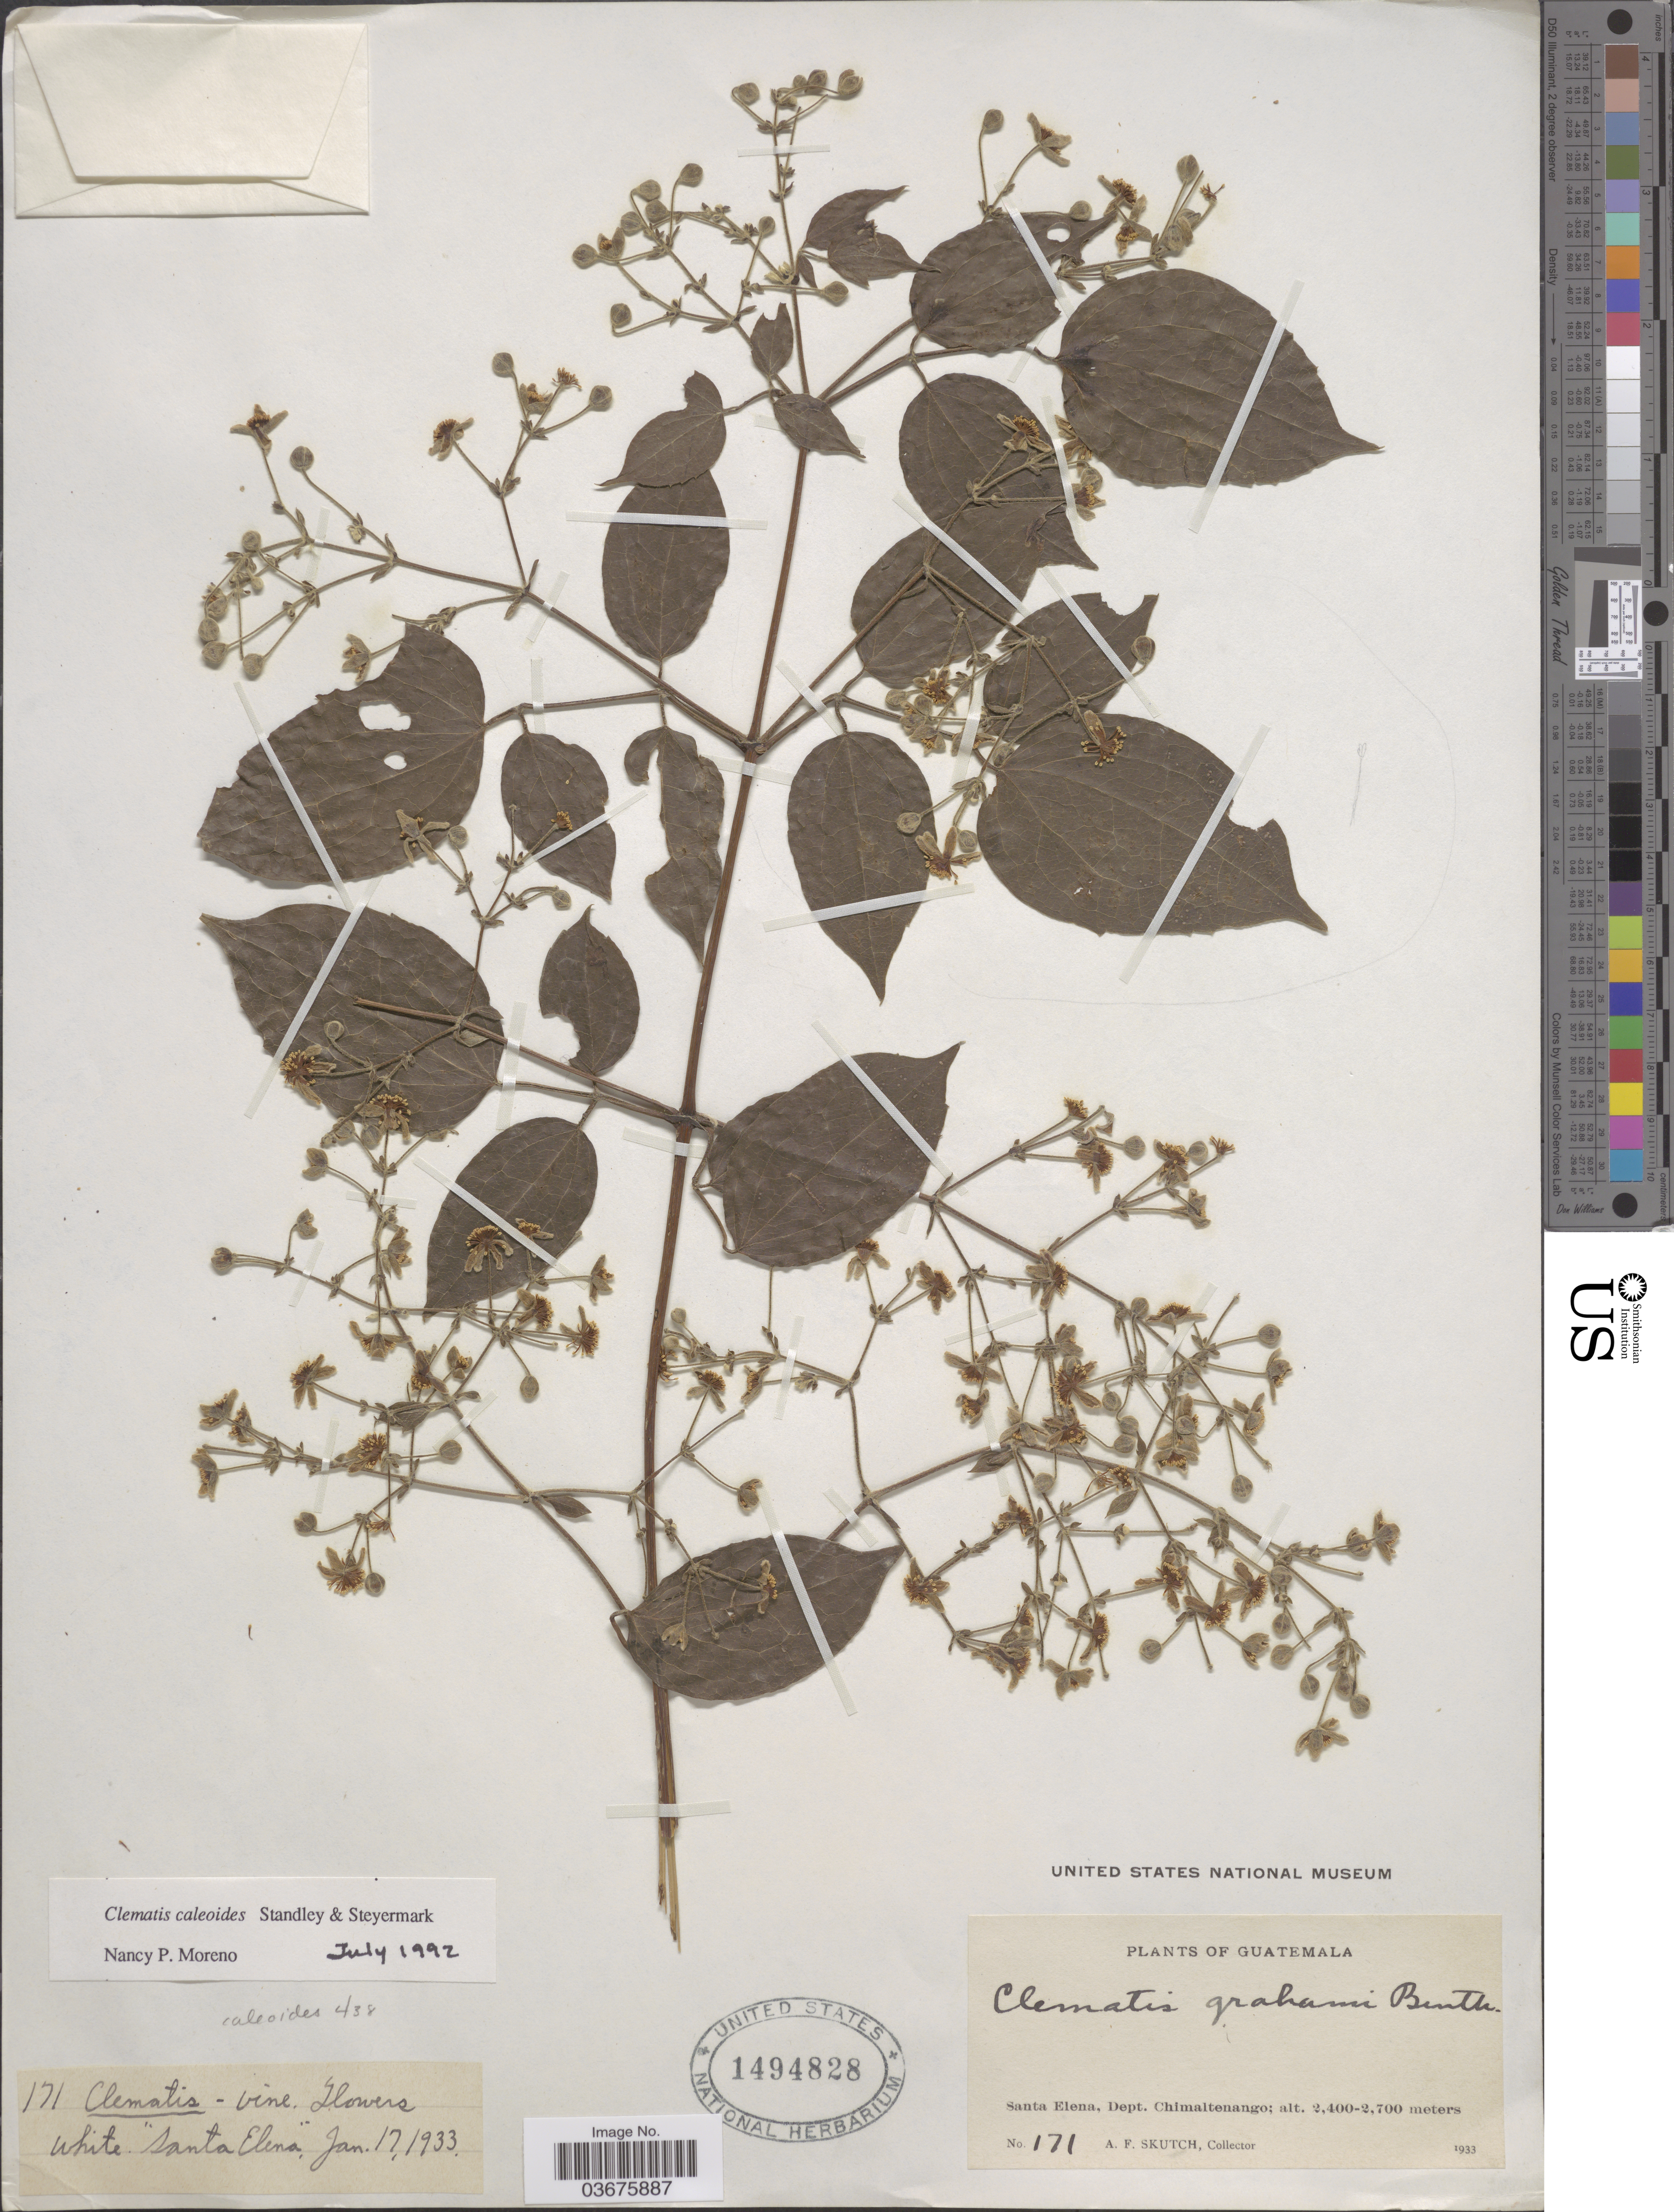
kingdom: Plantae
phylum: Tracheophyta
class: Magnoliopsida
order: Ranunculales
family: Ranunculaceae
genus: Clematis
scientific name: Clematis caleoides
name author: Standl. & Steyerm.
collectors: A. F. Skutch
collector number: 171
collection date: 1933-01-17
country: Guatemala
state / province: Chimaltenango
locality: Santa Elena, Dept. Chimaltenango.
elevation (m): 2400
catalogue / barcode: US 1494828